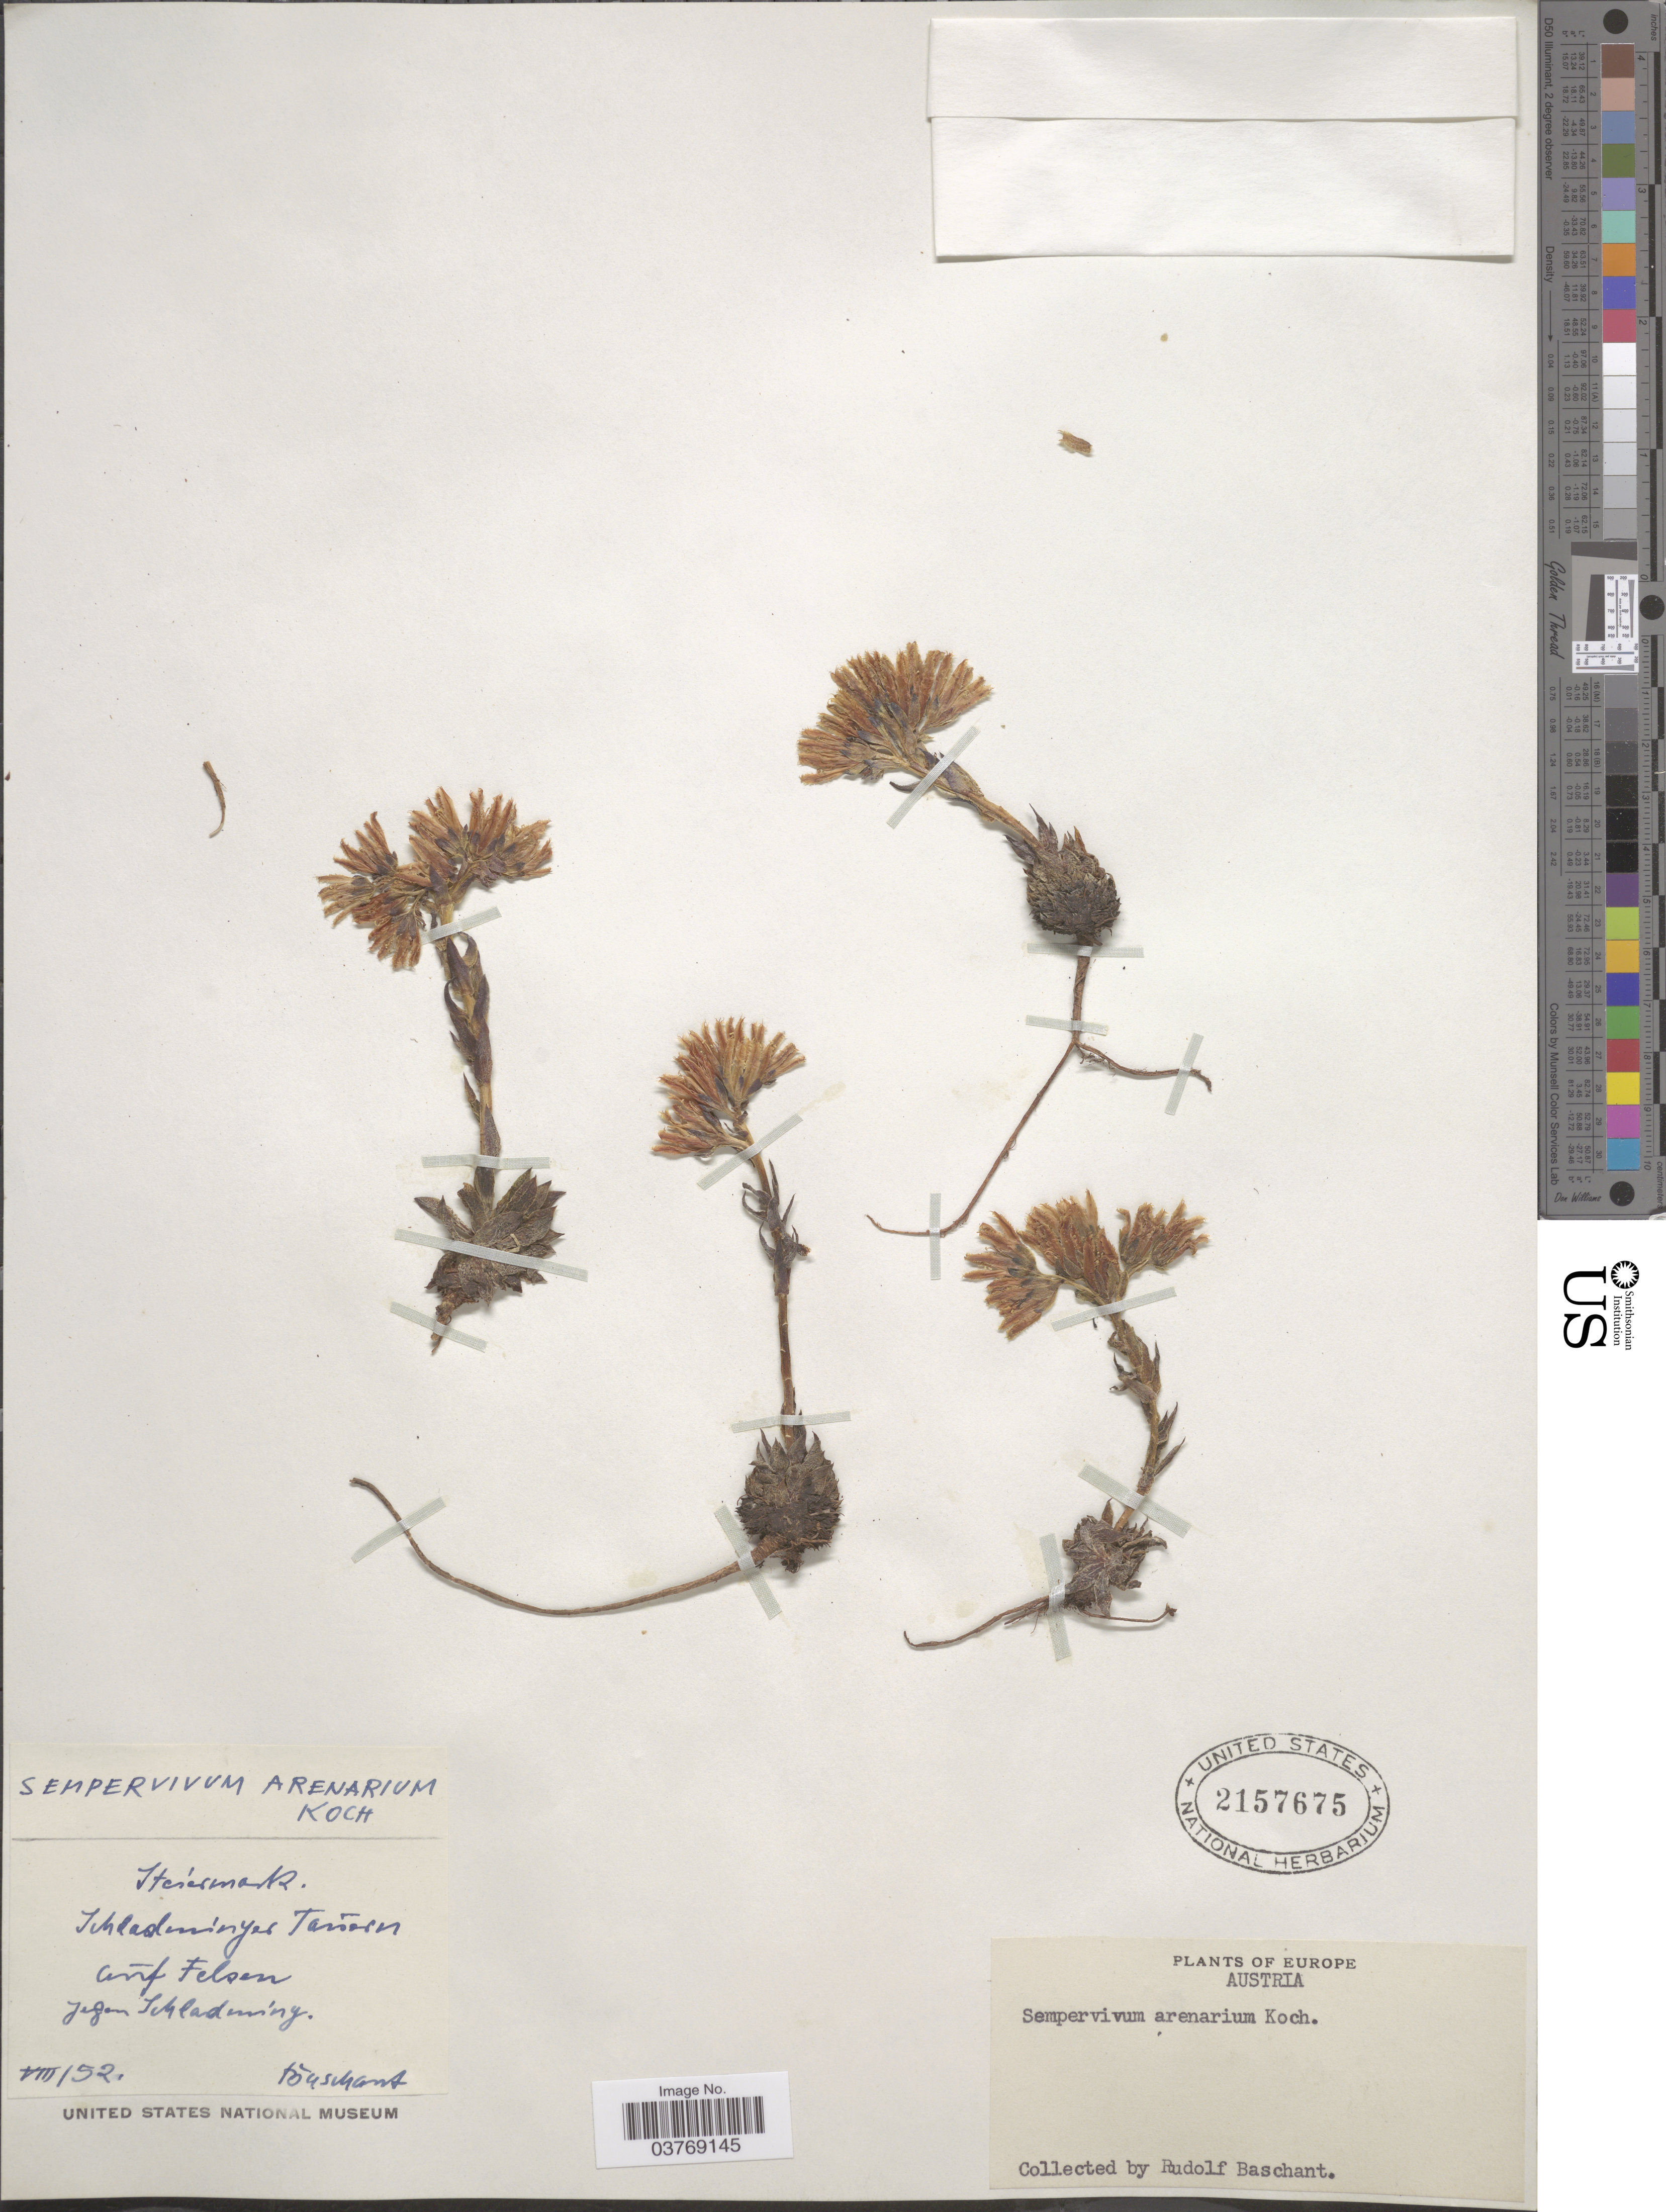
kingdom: Plantae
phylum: Tracheophyta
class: Magnoliopsida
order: Saxifragales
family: Crassulaceae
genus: Sempervivum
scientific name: Sempervivum arenarium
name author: W.D.J. Koch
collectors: R. Baschant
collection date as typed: Transcribed d/m/y: /8/52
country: Austria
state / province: Steiermark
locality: Auf Felsen. gegen Schladming.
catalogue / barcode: US 2157675